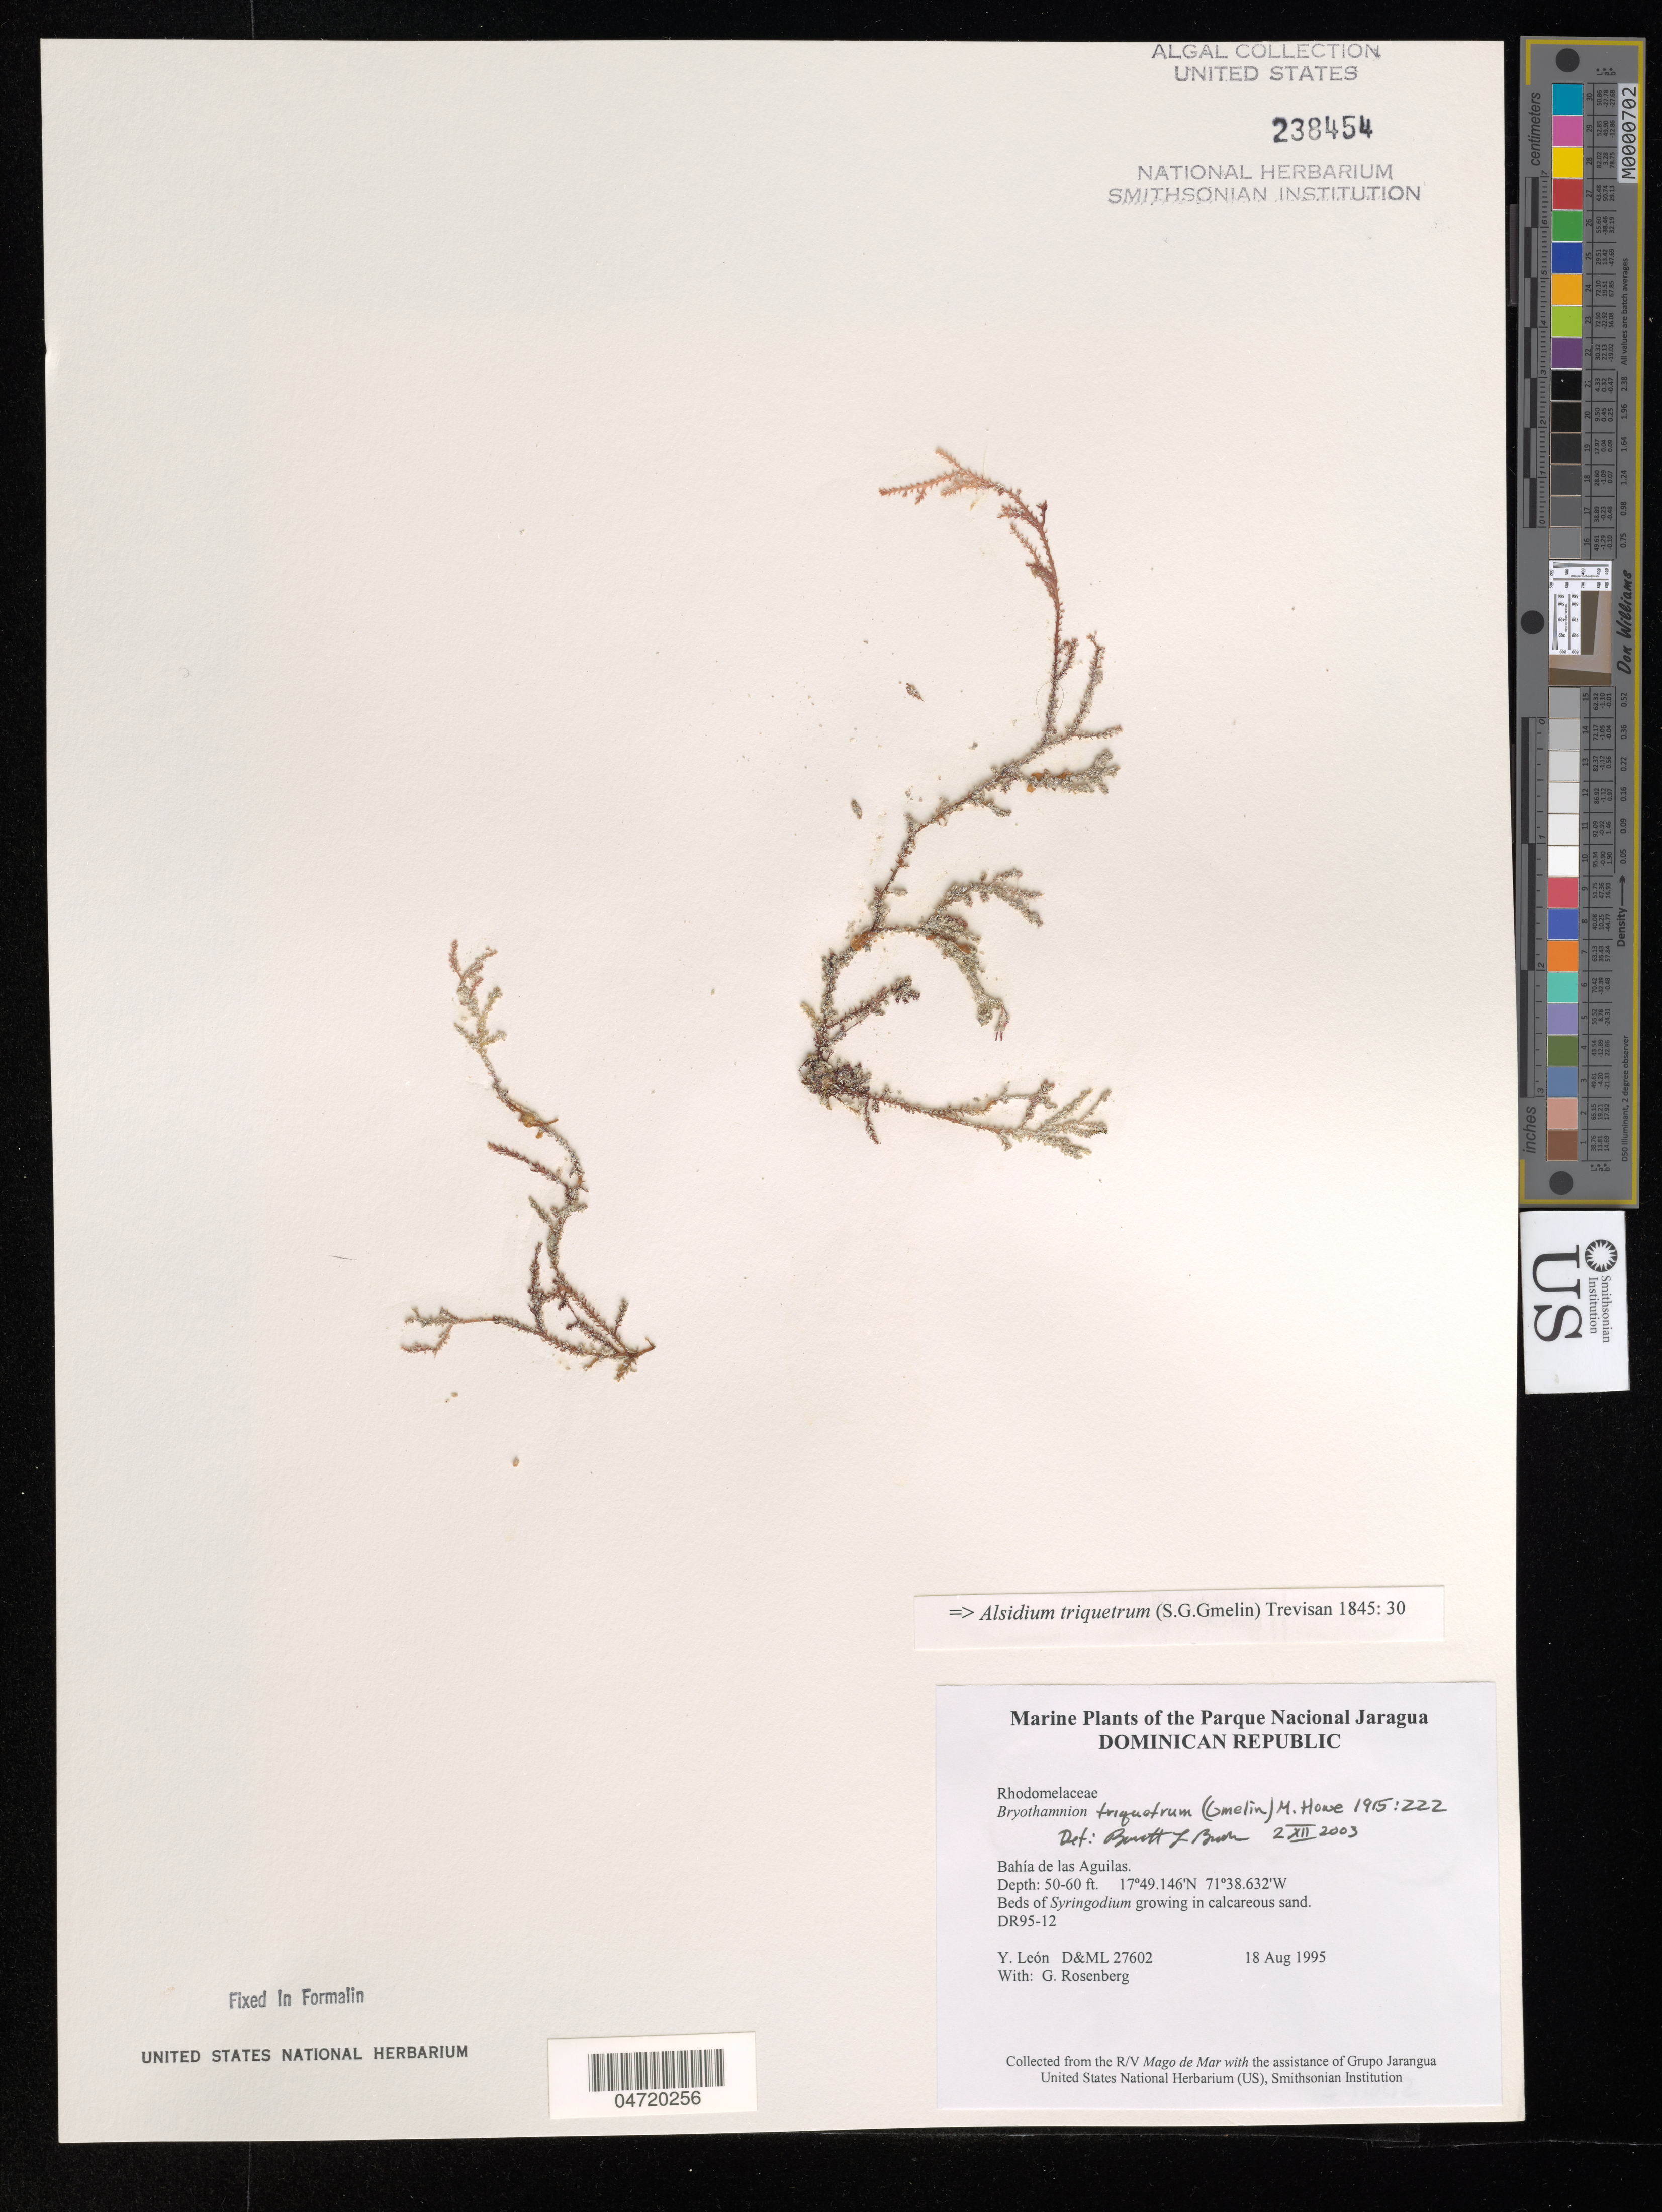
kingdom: Plantae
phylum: Rhodophyta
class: Florideophyceae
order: Ceramiales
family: Rhodomelaceae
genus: Alsidium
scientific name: Alsidium triquetrum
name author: (S.G. Gmel.) Trevis.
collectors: Y. León & G. Rosenberg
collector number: D&ML 27602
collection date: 1995-08-18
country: Dominican Republic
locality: The Parque Nacional Jaragua. Bahía de las Aguilas.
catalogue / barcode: US 238454